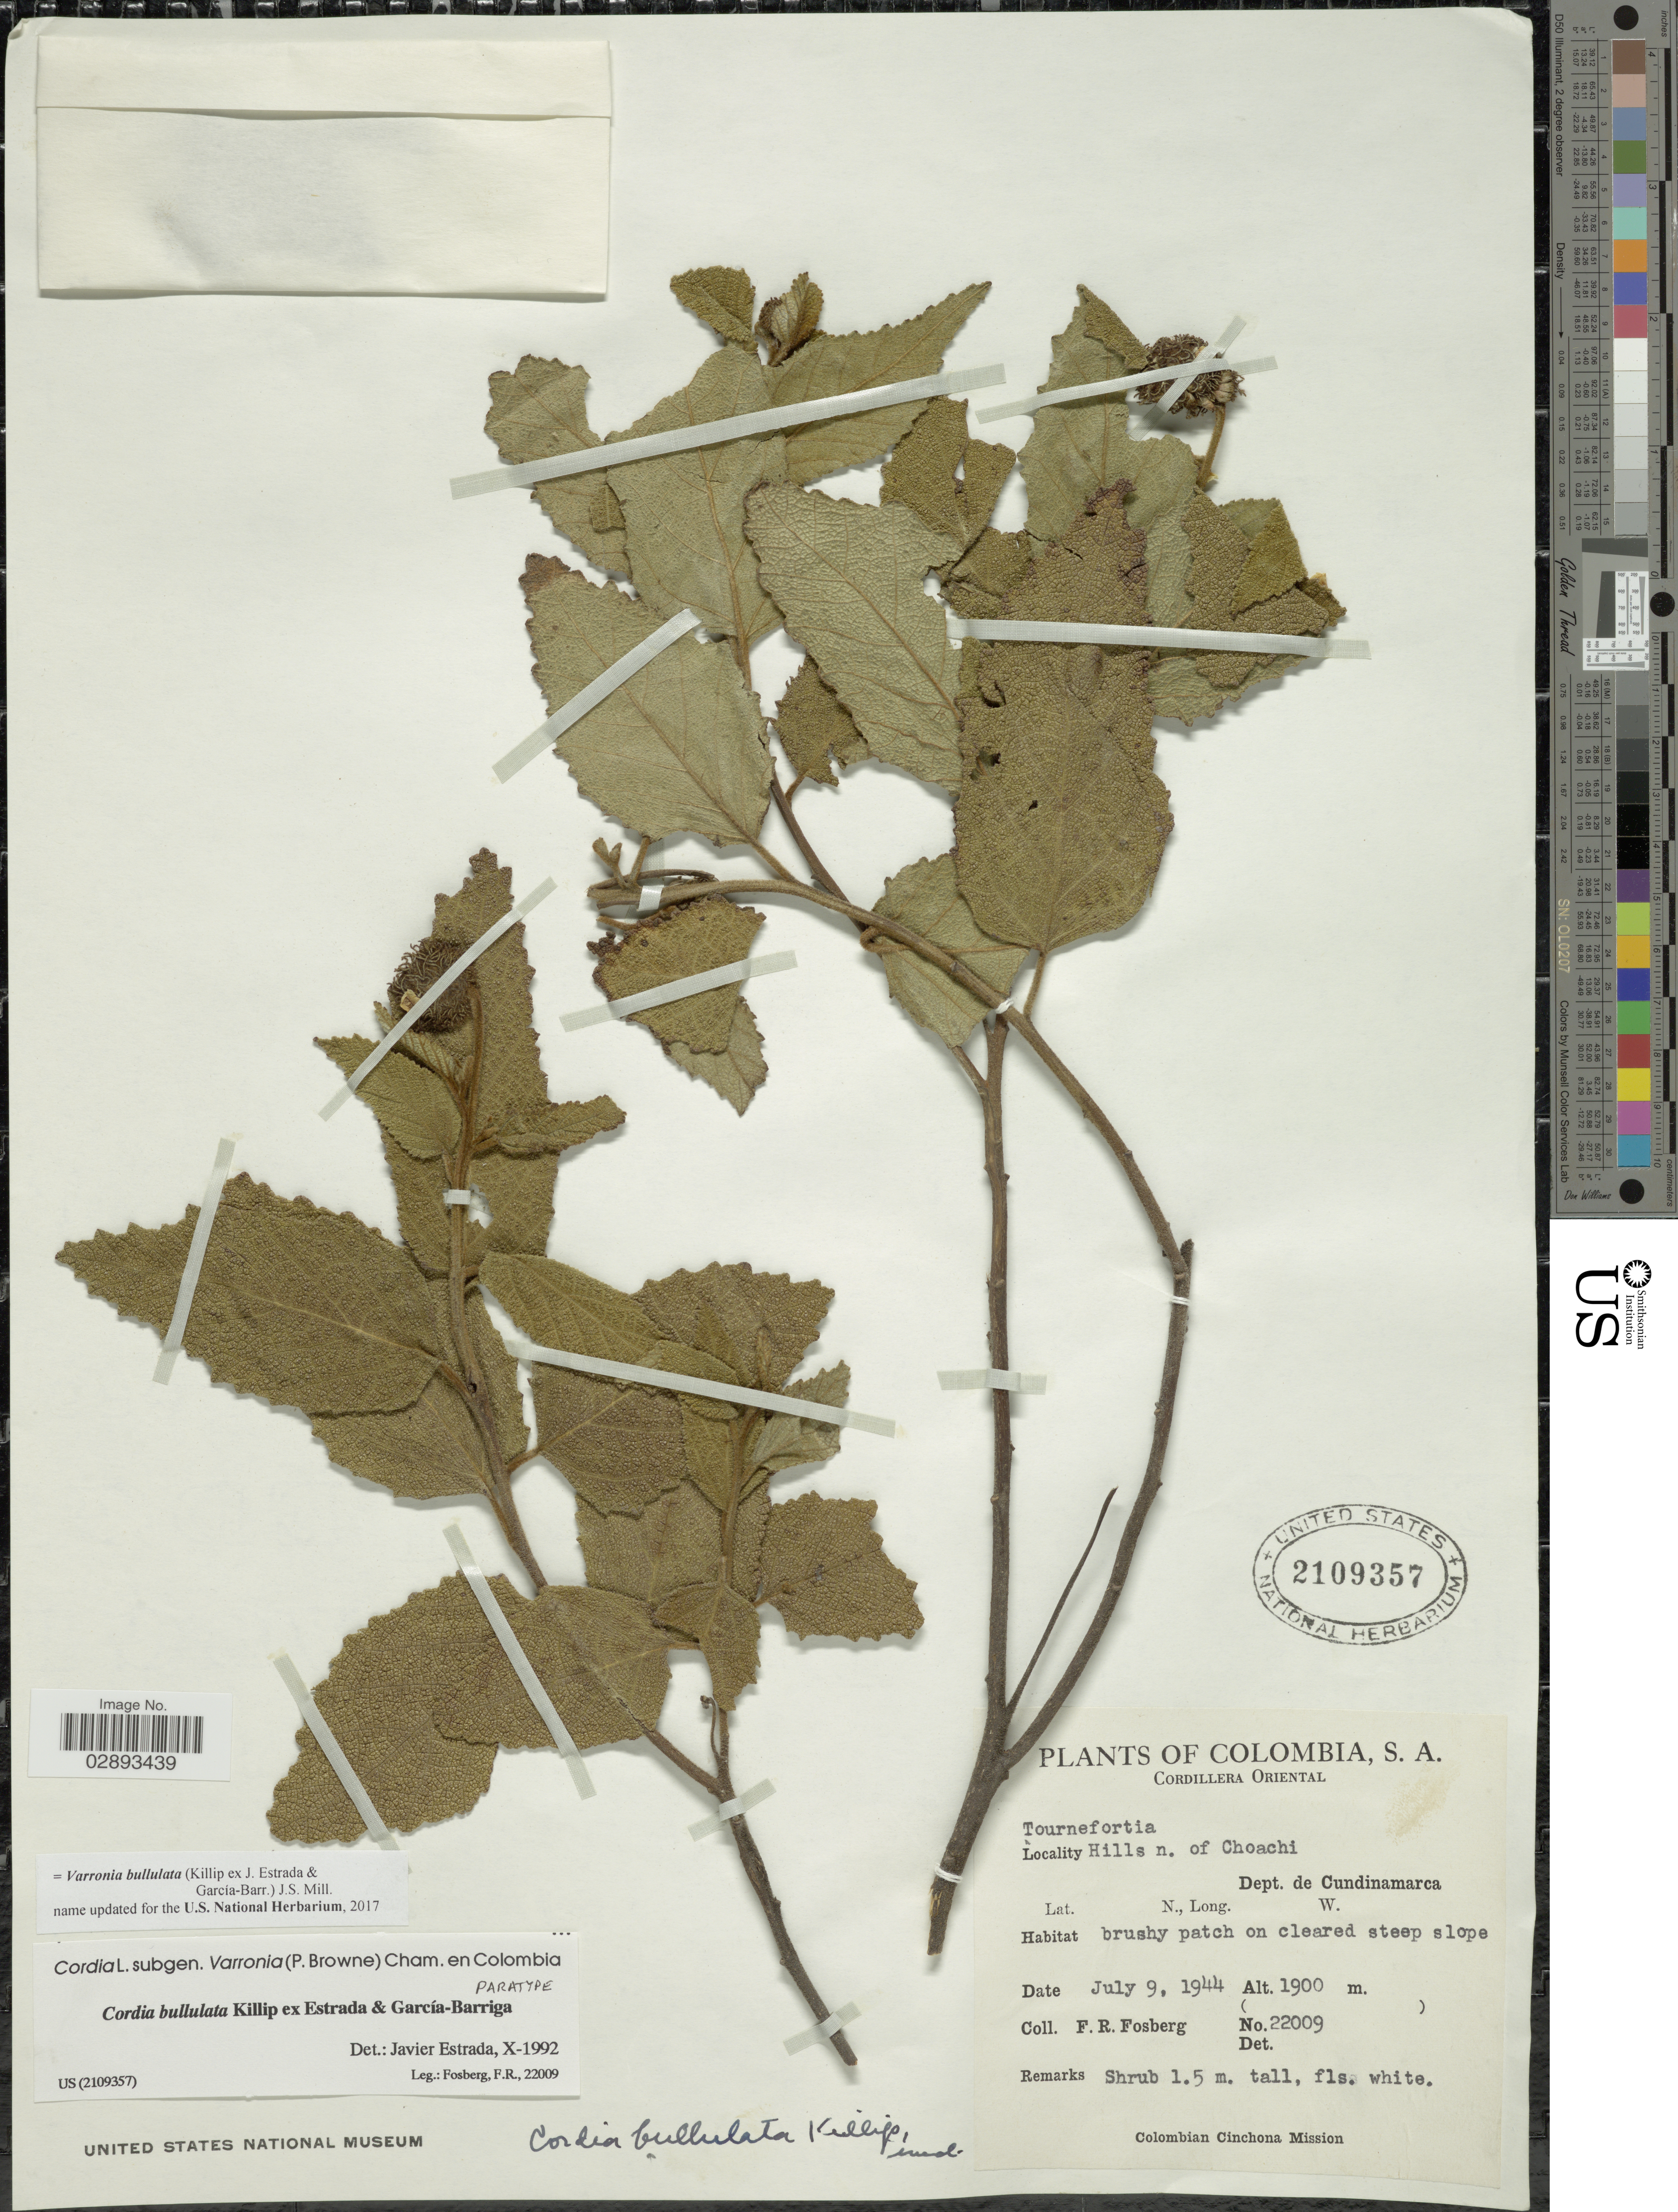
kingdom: Plantae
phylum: Tracheophyta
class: Magnoliopsida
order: Boraginales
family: Cordiaceae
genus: Varronia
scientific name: Varronia bullulata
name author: (Killip ex J. Estrada & García-Barr.) J.S. Mill.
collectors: F. R. Fosberg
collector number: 22009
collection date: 1944-07-09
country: Colombia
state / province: Cundinamarca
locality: Cordillera Oriental, Hills n. of Choachi, Dept. de Cundinamarca.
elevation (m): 1900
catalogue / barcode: US 2109357